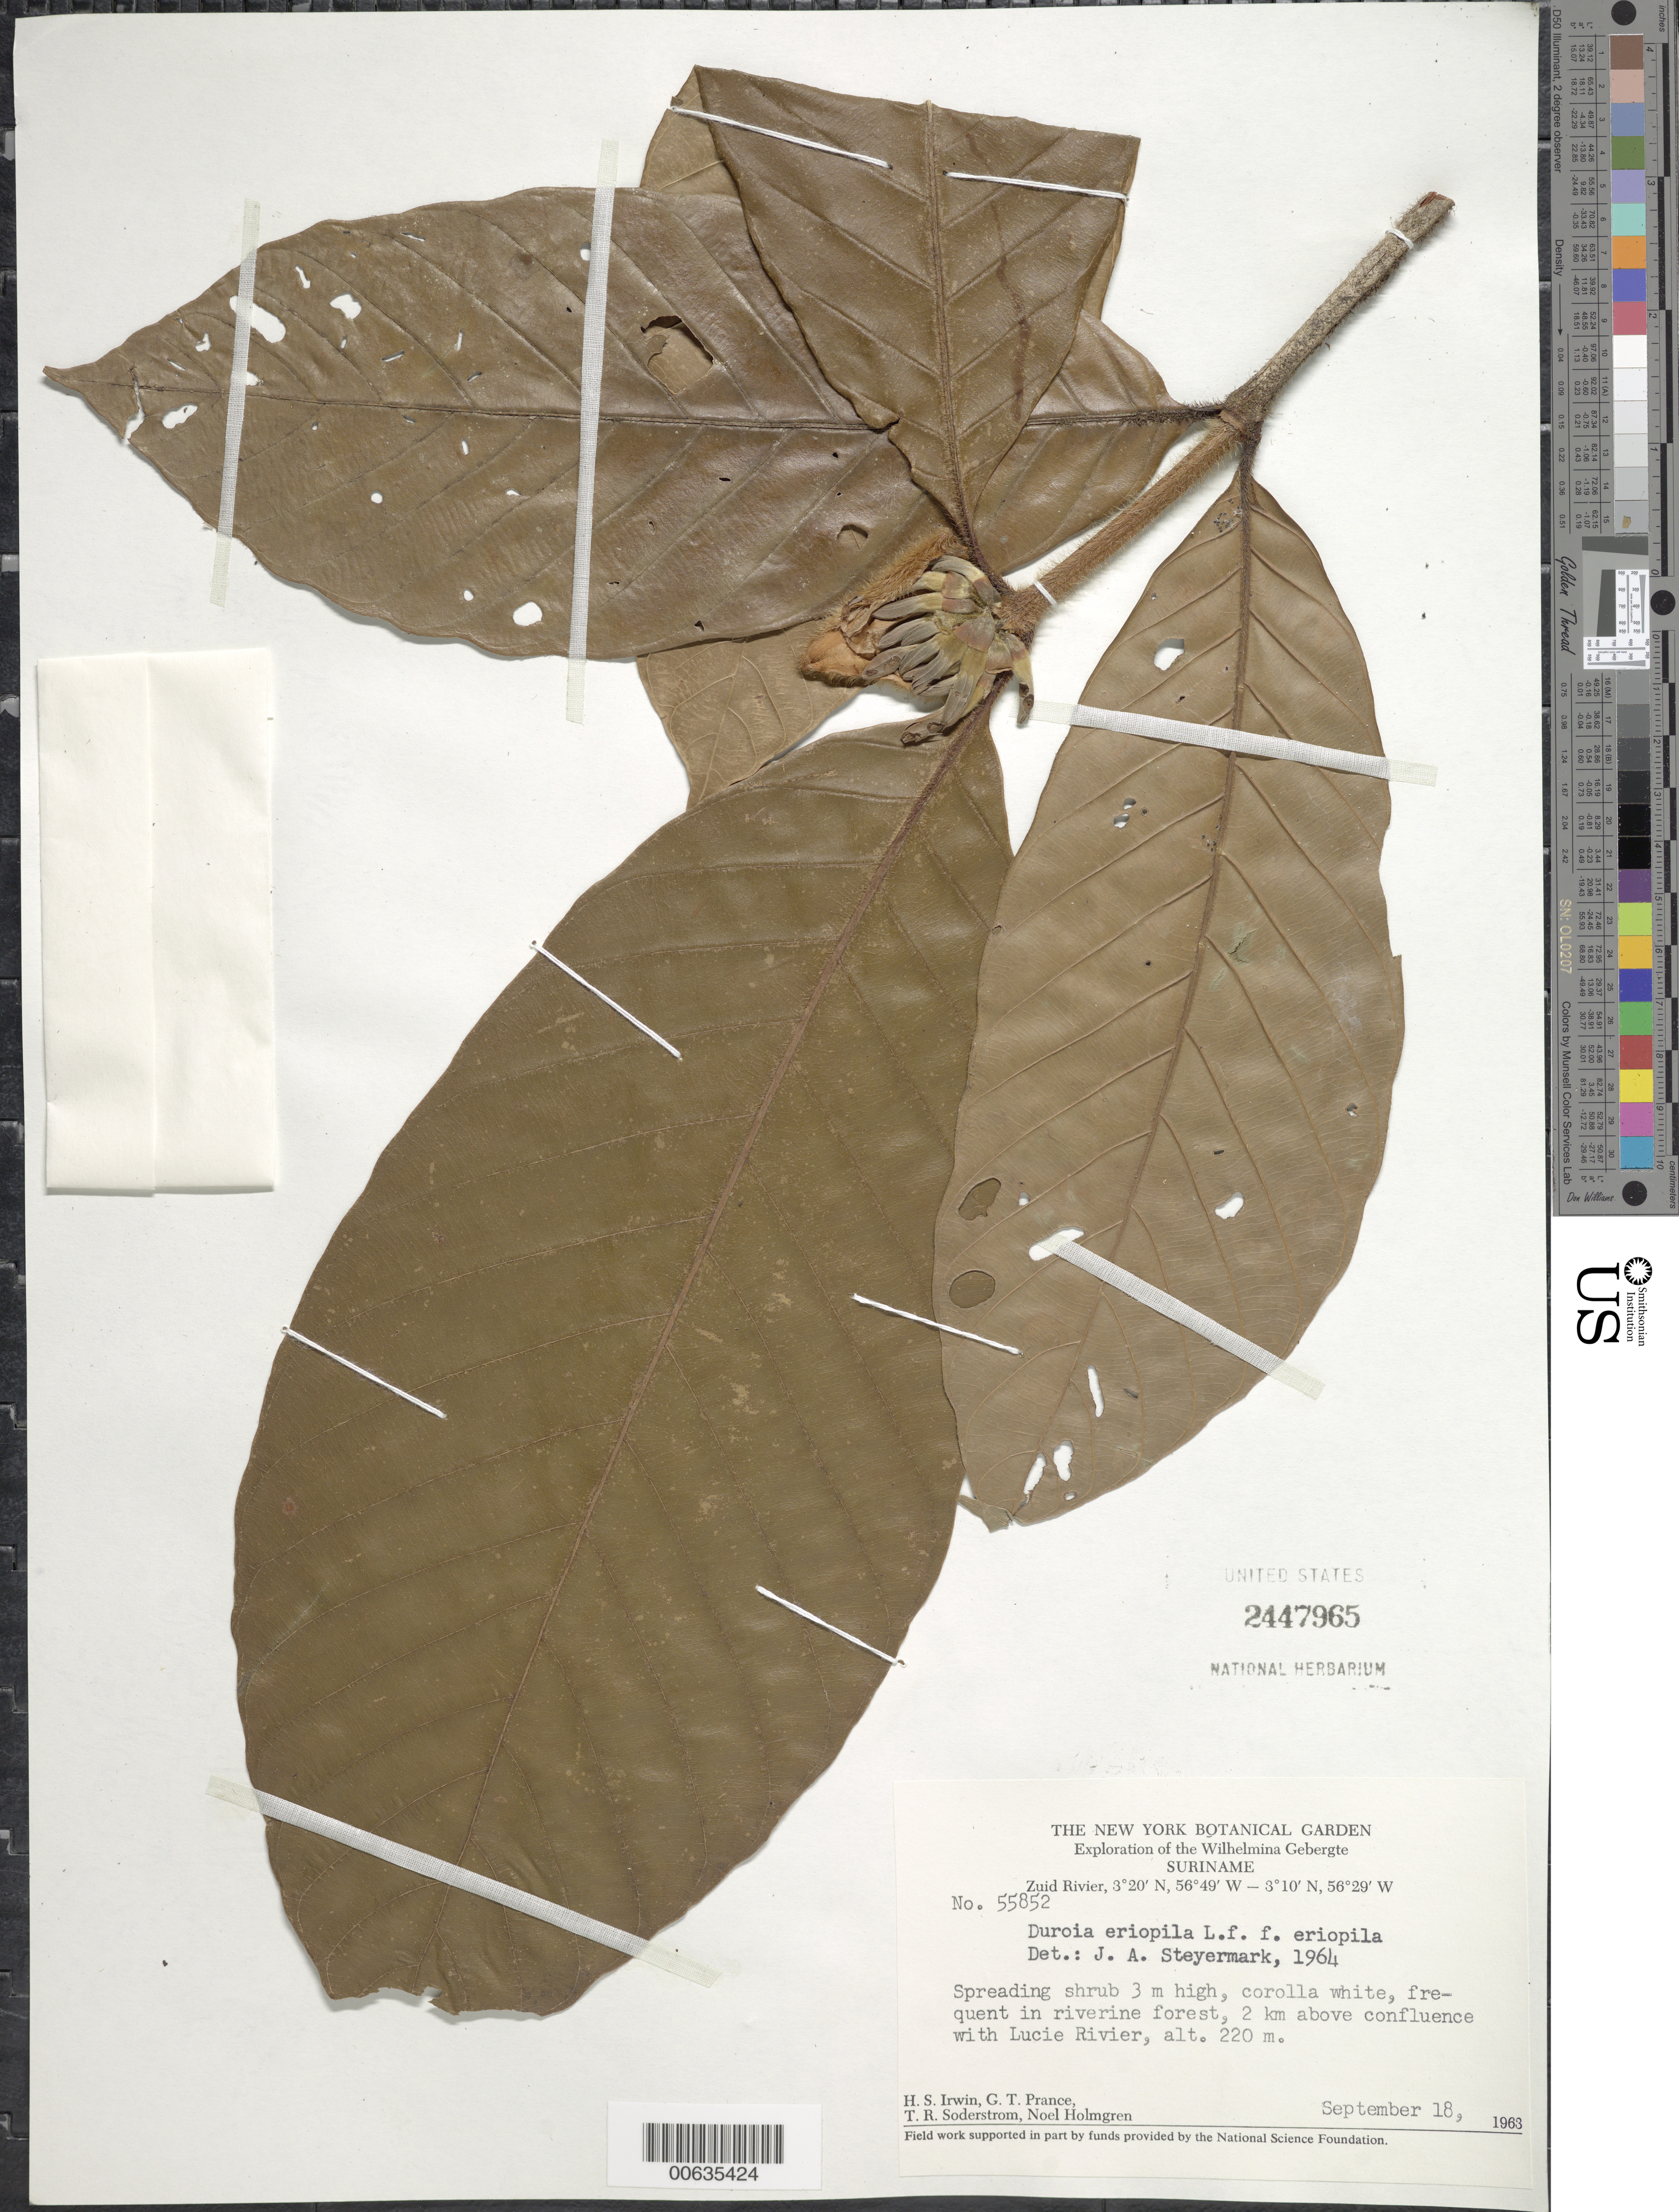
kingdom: Plantae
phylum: Tracheophyta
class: Magnoliopsida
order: Gentianales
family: Rubiaceae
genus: Duroia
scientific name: Duroia eriopila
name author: L. f.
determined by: Steyermark, Julian A., (VEN)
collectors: H. Irwin, G. T. Prance, T. R. Soderstrom & N. H. Holmgren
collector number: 55852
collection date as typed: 18-Sep-63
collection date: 1963-09-18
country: Suriname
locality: Zuid River, 2 km above confluence with Lucie R., Wilhelmina Gebergte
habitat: Riverine forest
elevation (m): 220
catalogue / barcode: US 2447965